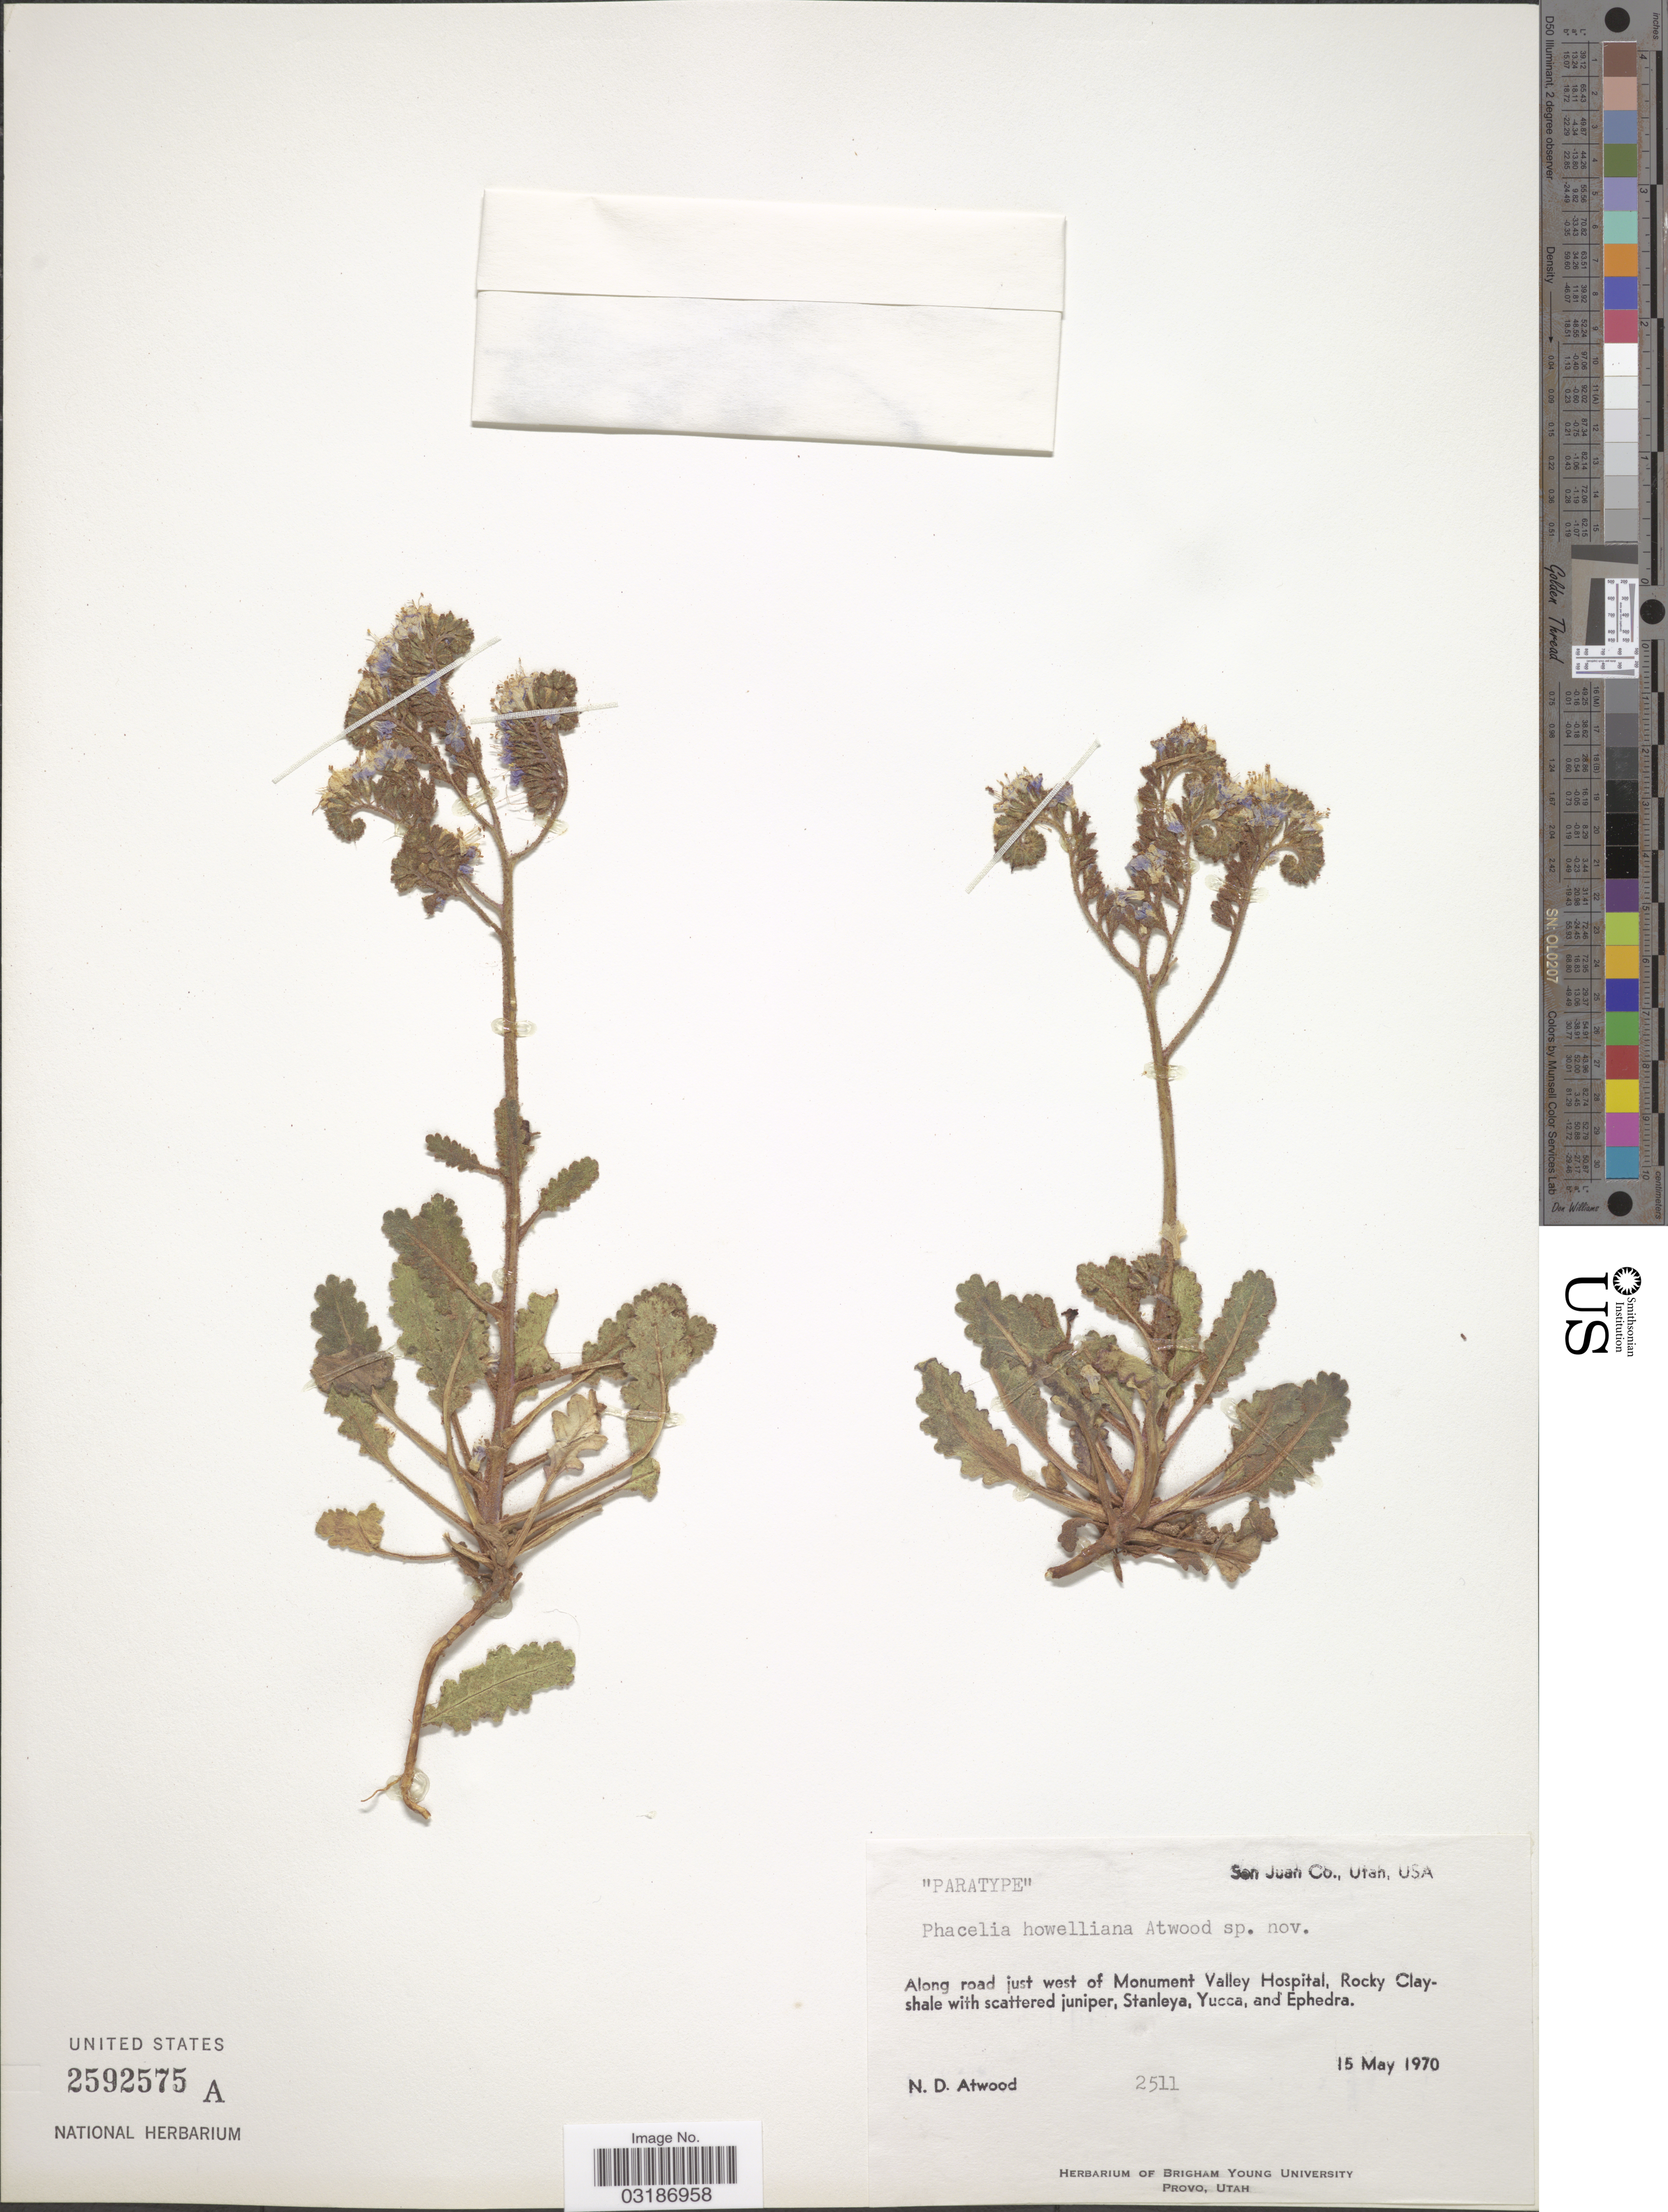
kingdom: Plantae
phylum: Tracheophyta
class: Magnoliopsida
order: Boraginales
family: Hydrophyllaceae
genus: Phacelia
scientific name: Phacelia howelliana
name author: Atwood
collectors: N. Atwood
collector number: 2511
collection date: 1970-05-15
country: United States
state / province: Utah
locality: San Juan Co. Along road just west of Monument Valley Hospital.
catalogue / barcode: US 2592575A